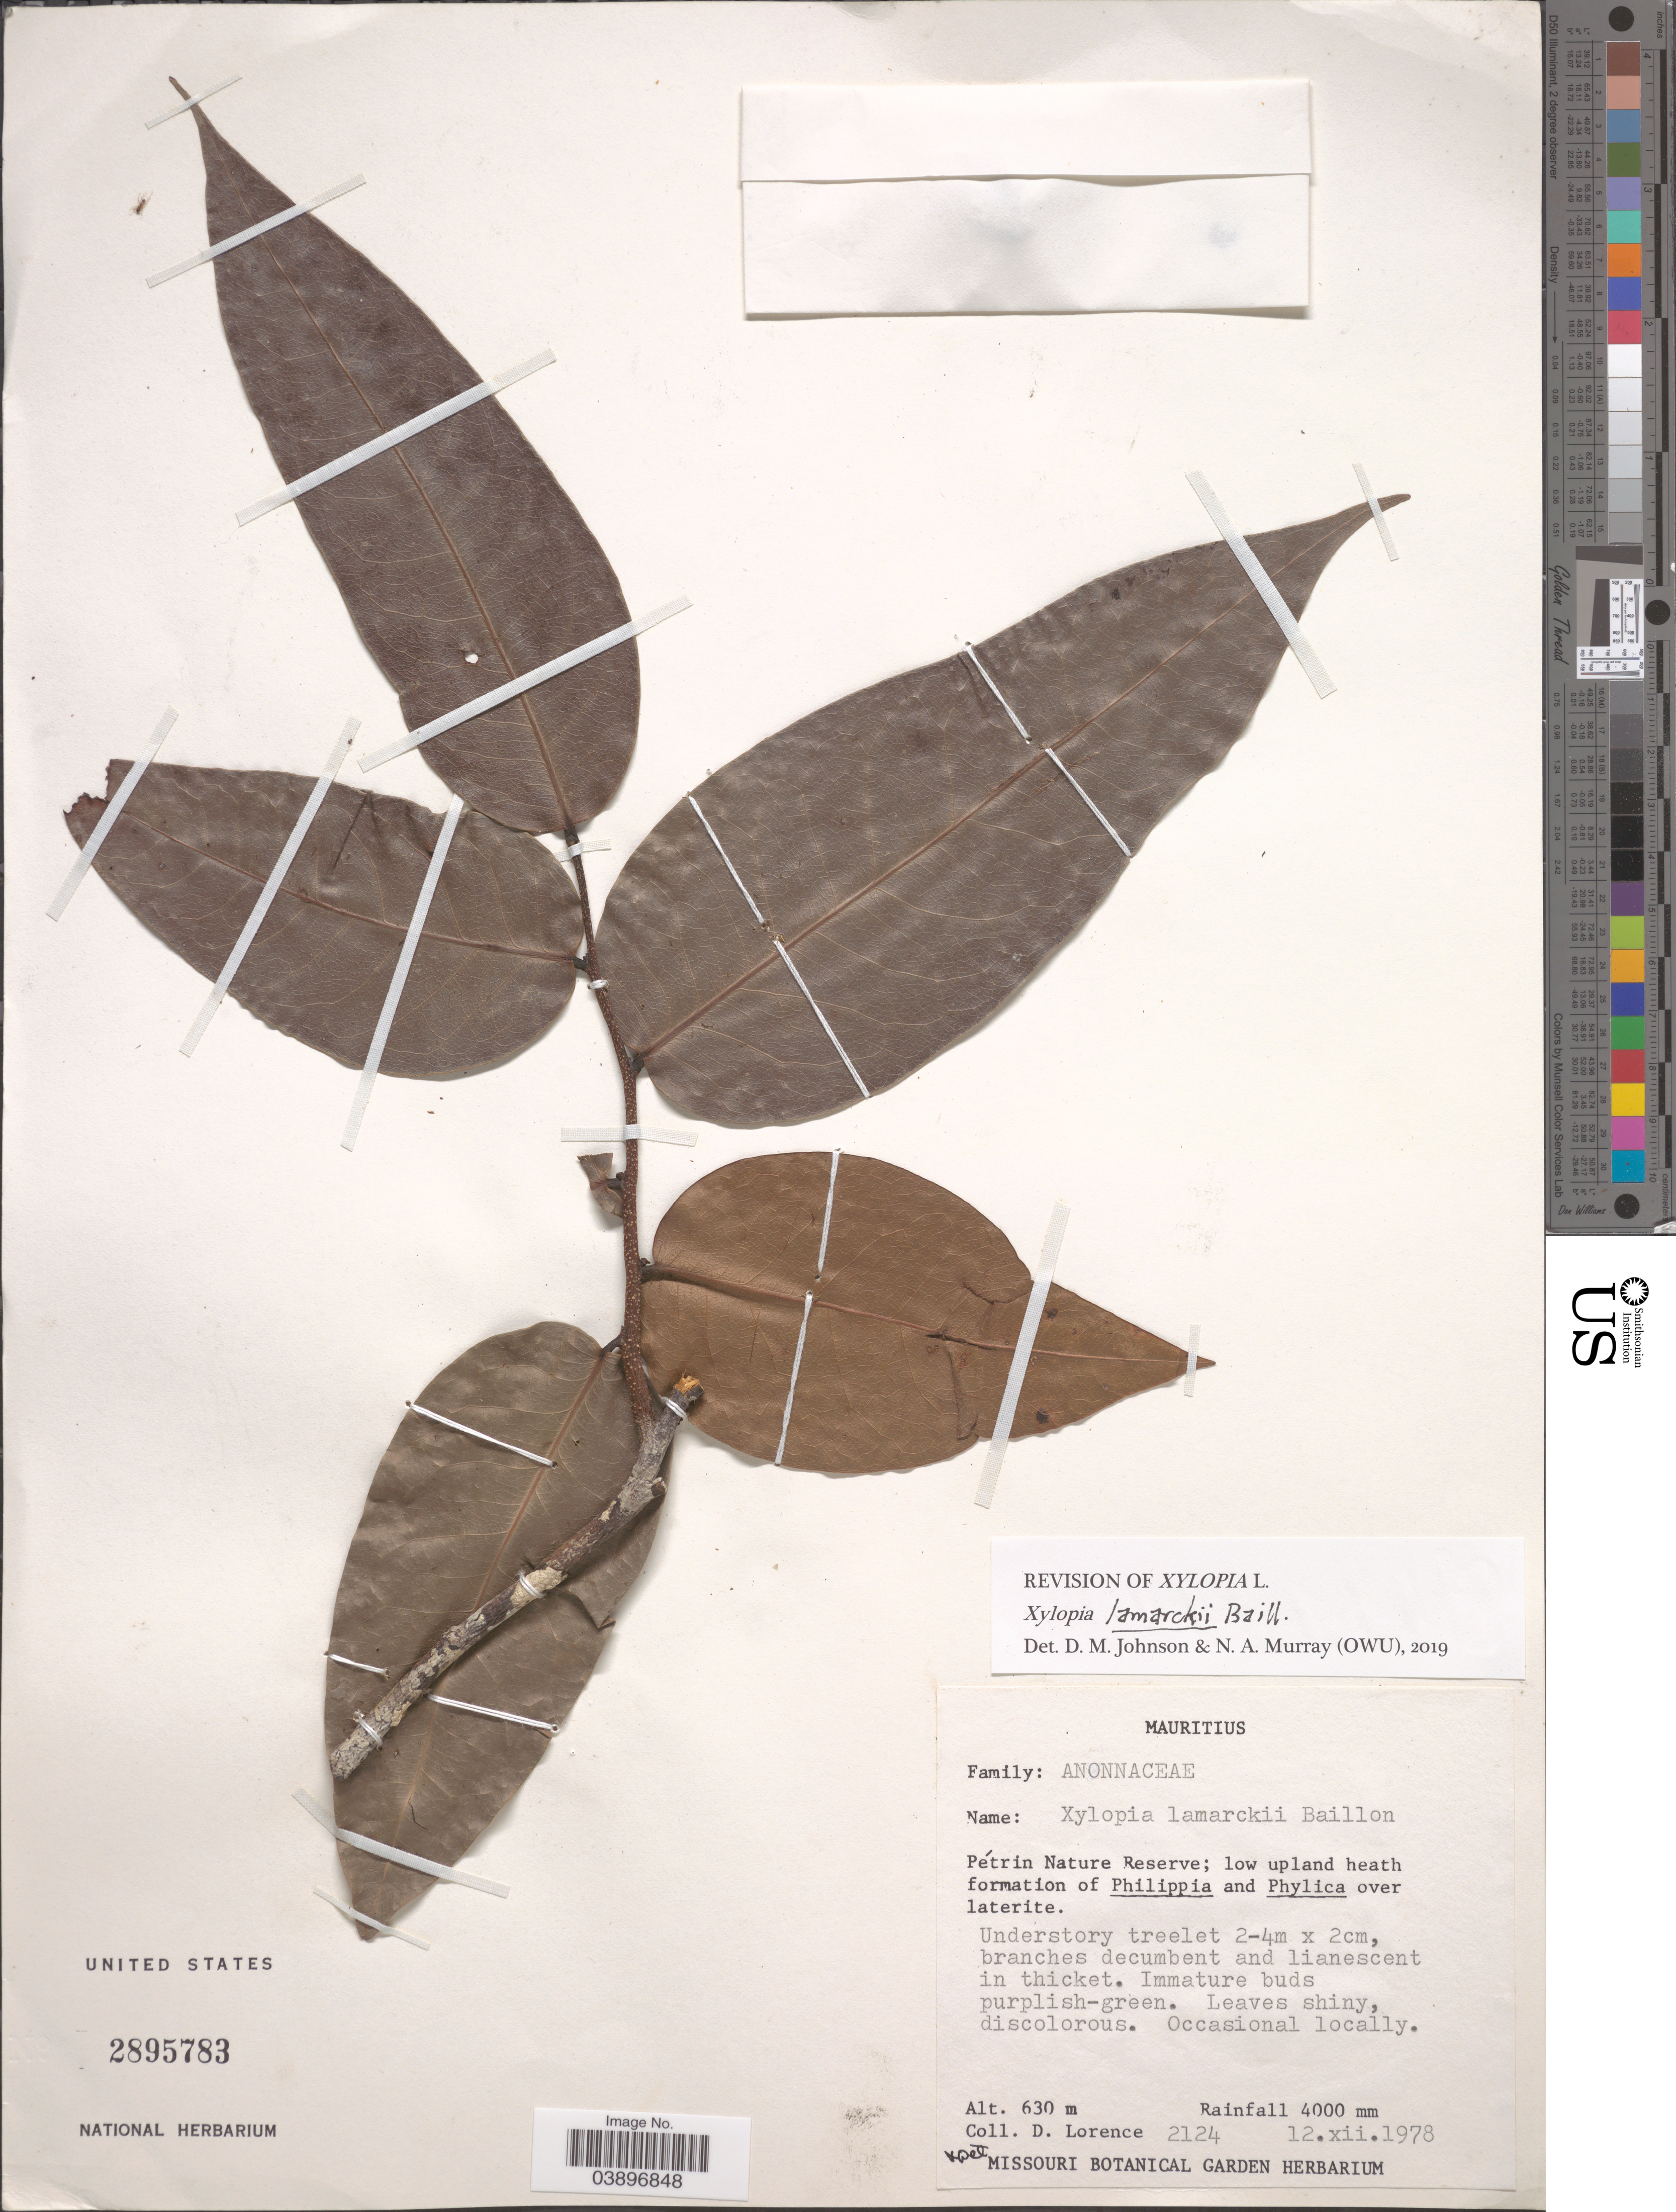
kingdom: Plantae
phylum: Tracheophyta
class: Magnoliopsida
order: Magnoliales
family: Annonaceae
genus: Xylopia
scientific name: Xylopia lamarckii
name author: Baill.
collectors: D. Lorence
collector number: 2124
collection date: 1978-12-12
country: Mauritius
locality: Pétrin Nature Reserve.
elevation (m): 630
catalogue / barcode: US 2895783